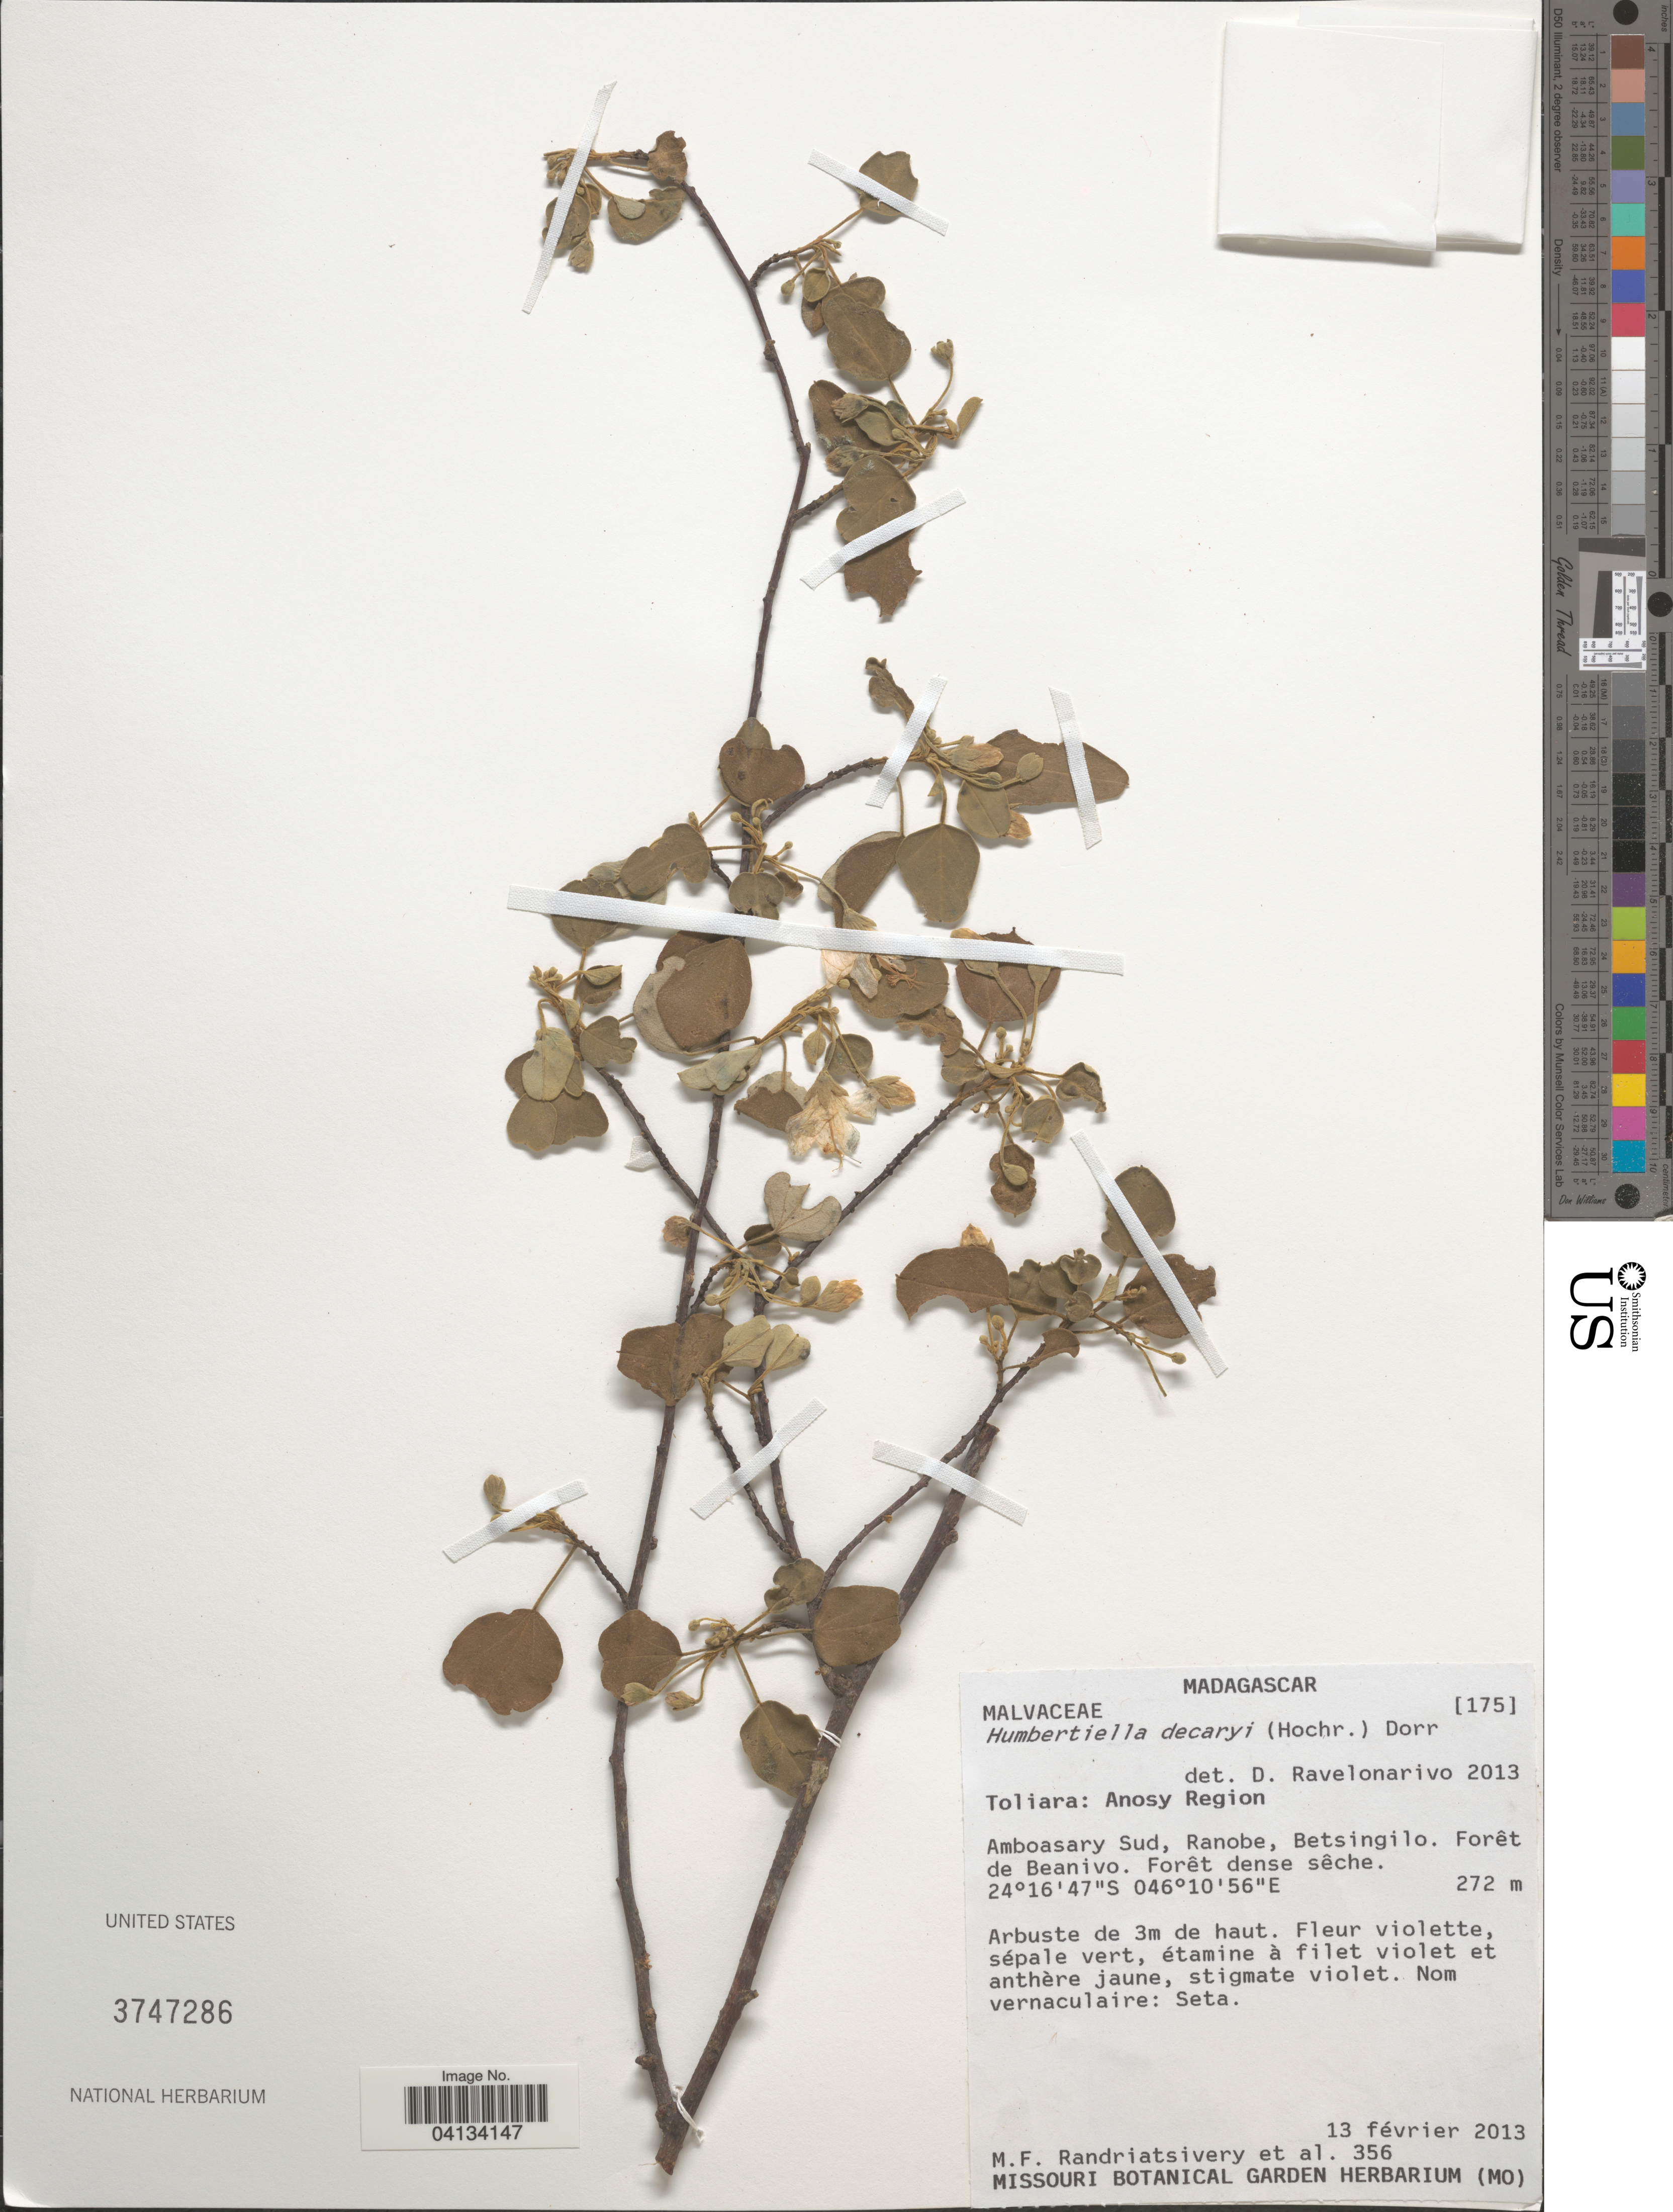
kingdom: Plantae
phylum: Tracheophyta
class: Magnoliopsida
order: Malvales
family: Malvaceae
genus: Humbertiella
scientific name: Humbertiella decaryi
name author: (Hochr.) Dorr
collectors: M. F. Randriatsivery & et al.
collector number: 356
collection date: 2013-02-13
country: Madagascar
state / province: Anosy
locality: Anosy Region. Amboasary Sud, Ranobe, Betsingilo. Forêt de Beanivo.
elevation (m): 272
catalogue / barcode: US 3747286